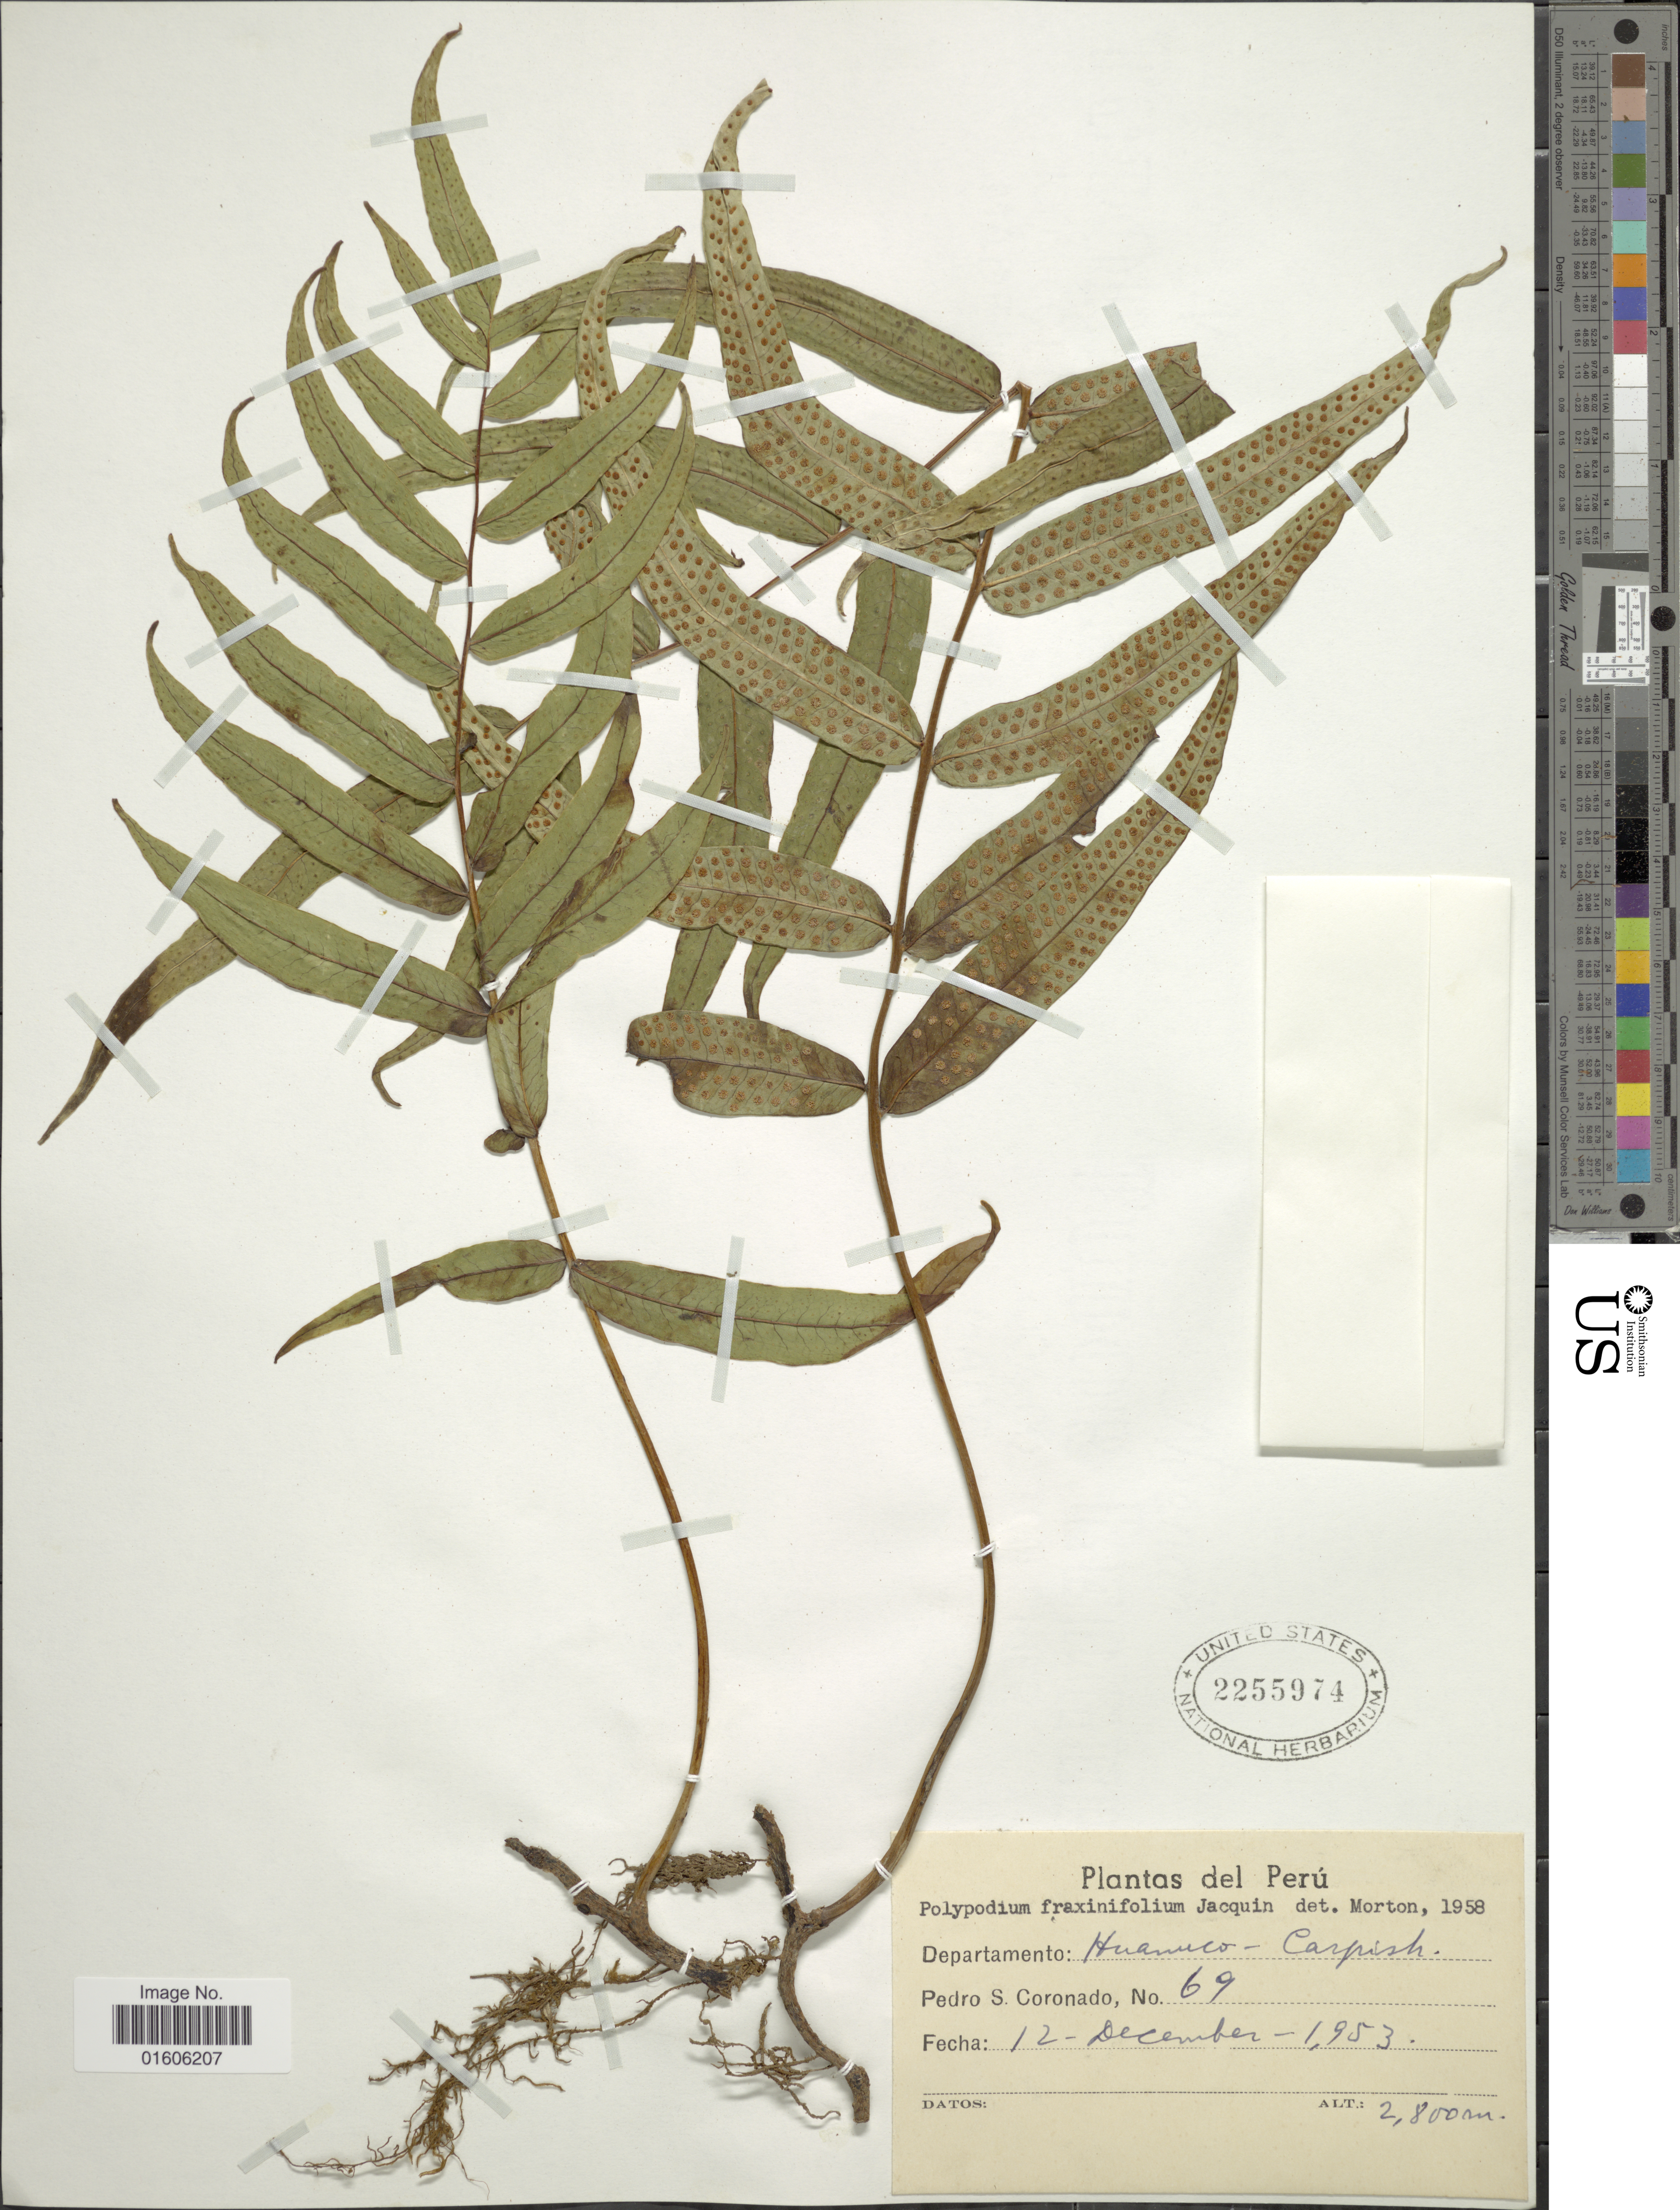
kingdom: Plantae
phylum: Tracheophyta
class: Polypodiopsida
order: Polypodiales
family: Polypodiaceae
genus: Serpocaulon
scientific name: Serpocaulon fraxinifolium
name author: (Jacq.) A.R. Sm.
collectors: P. Coronado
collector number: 69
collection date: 1953-12-12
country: Peru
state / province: Huánuco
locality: Departamento: Huanuco - Carpish.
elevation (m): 2800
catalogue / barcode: US 2255974